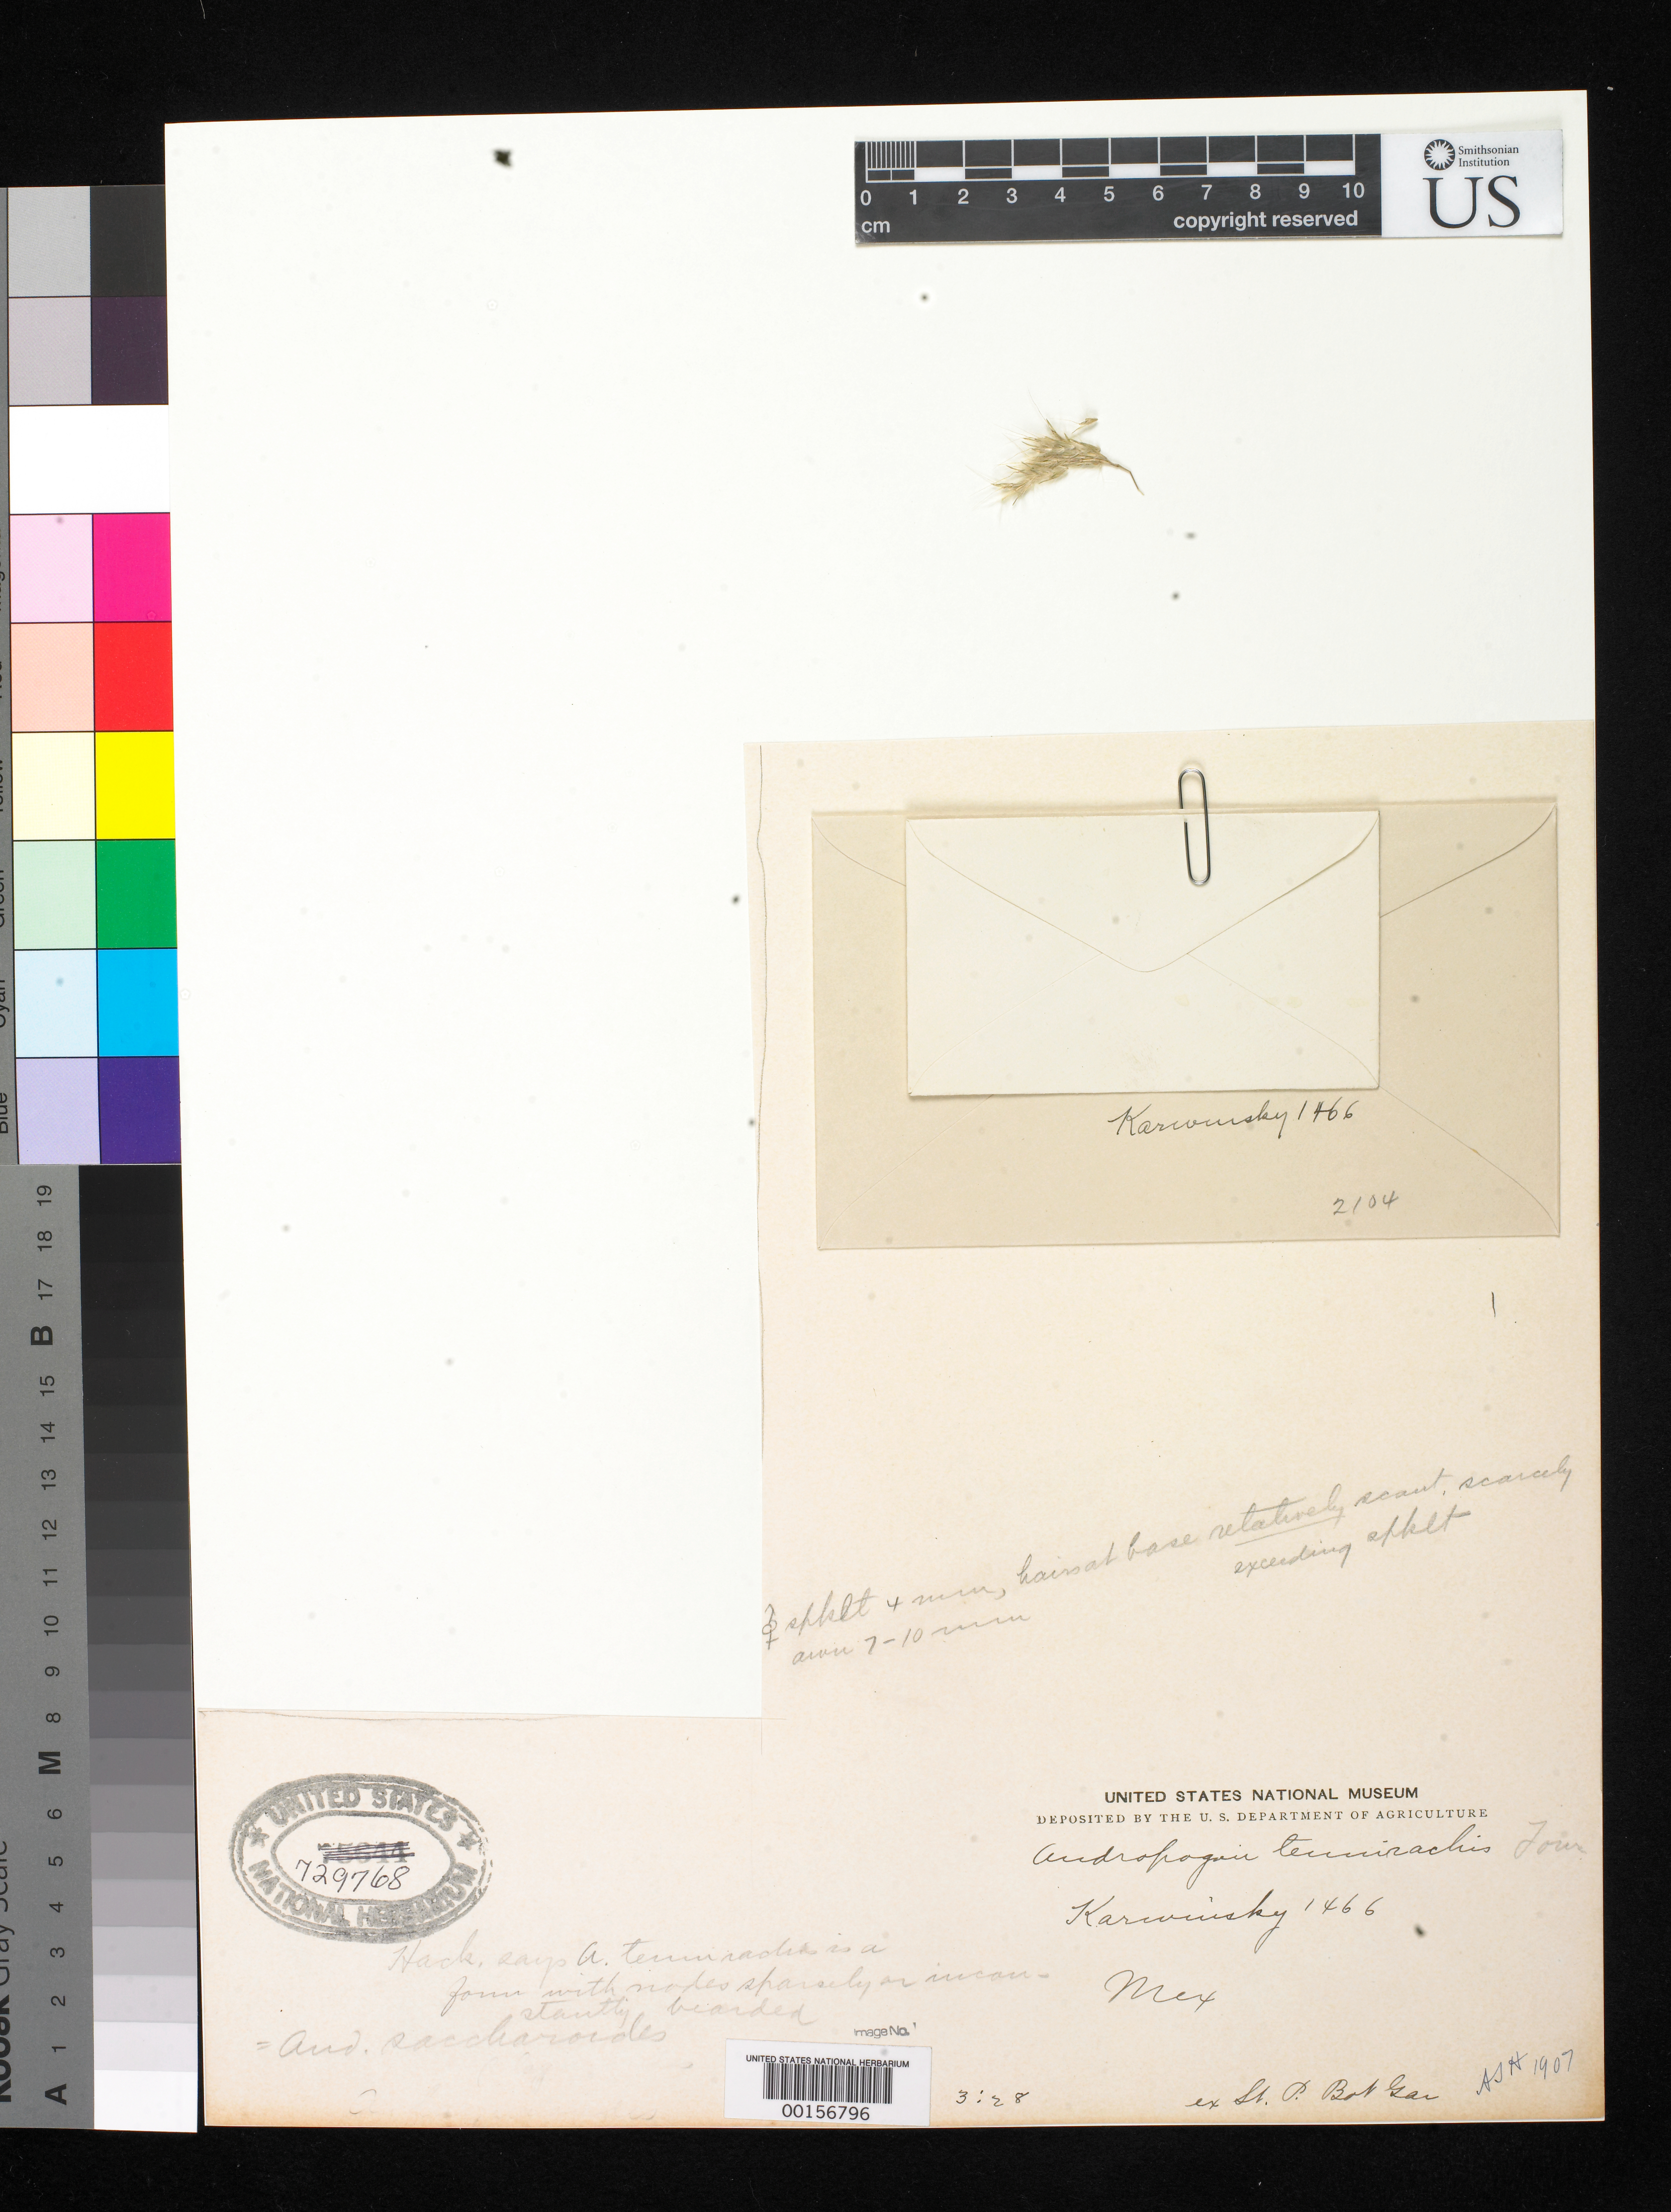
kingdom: Plantae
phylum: Tracheophyta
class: Liliopsida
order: Poales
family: Poaceae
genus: Andropogon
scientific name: Andropogon tenuirachis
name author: E. Fourn.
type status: Type Fragment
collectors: W. F. Karwinski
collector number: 1466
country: Mexico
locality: Absque Loco.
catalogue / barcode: US 729768